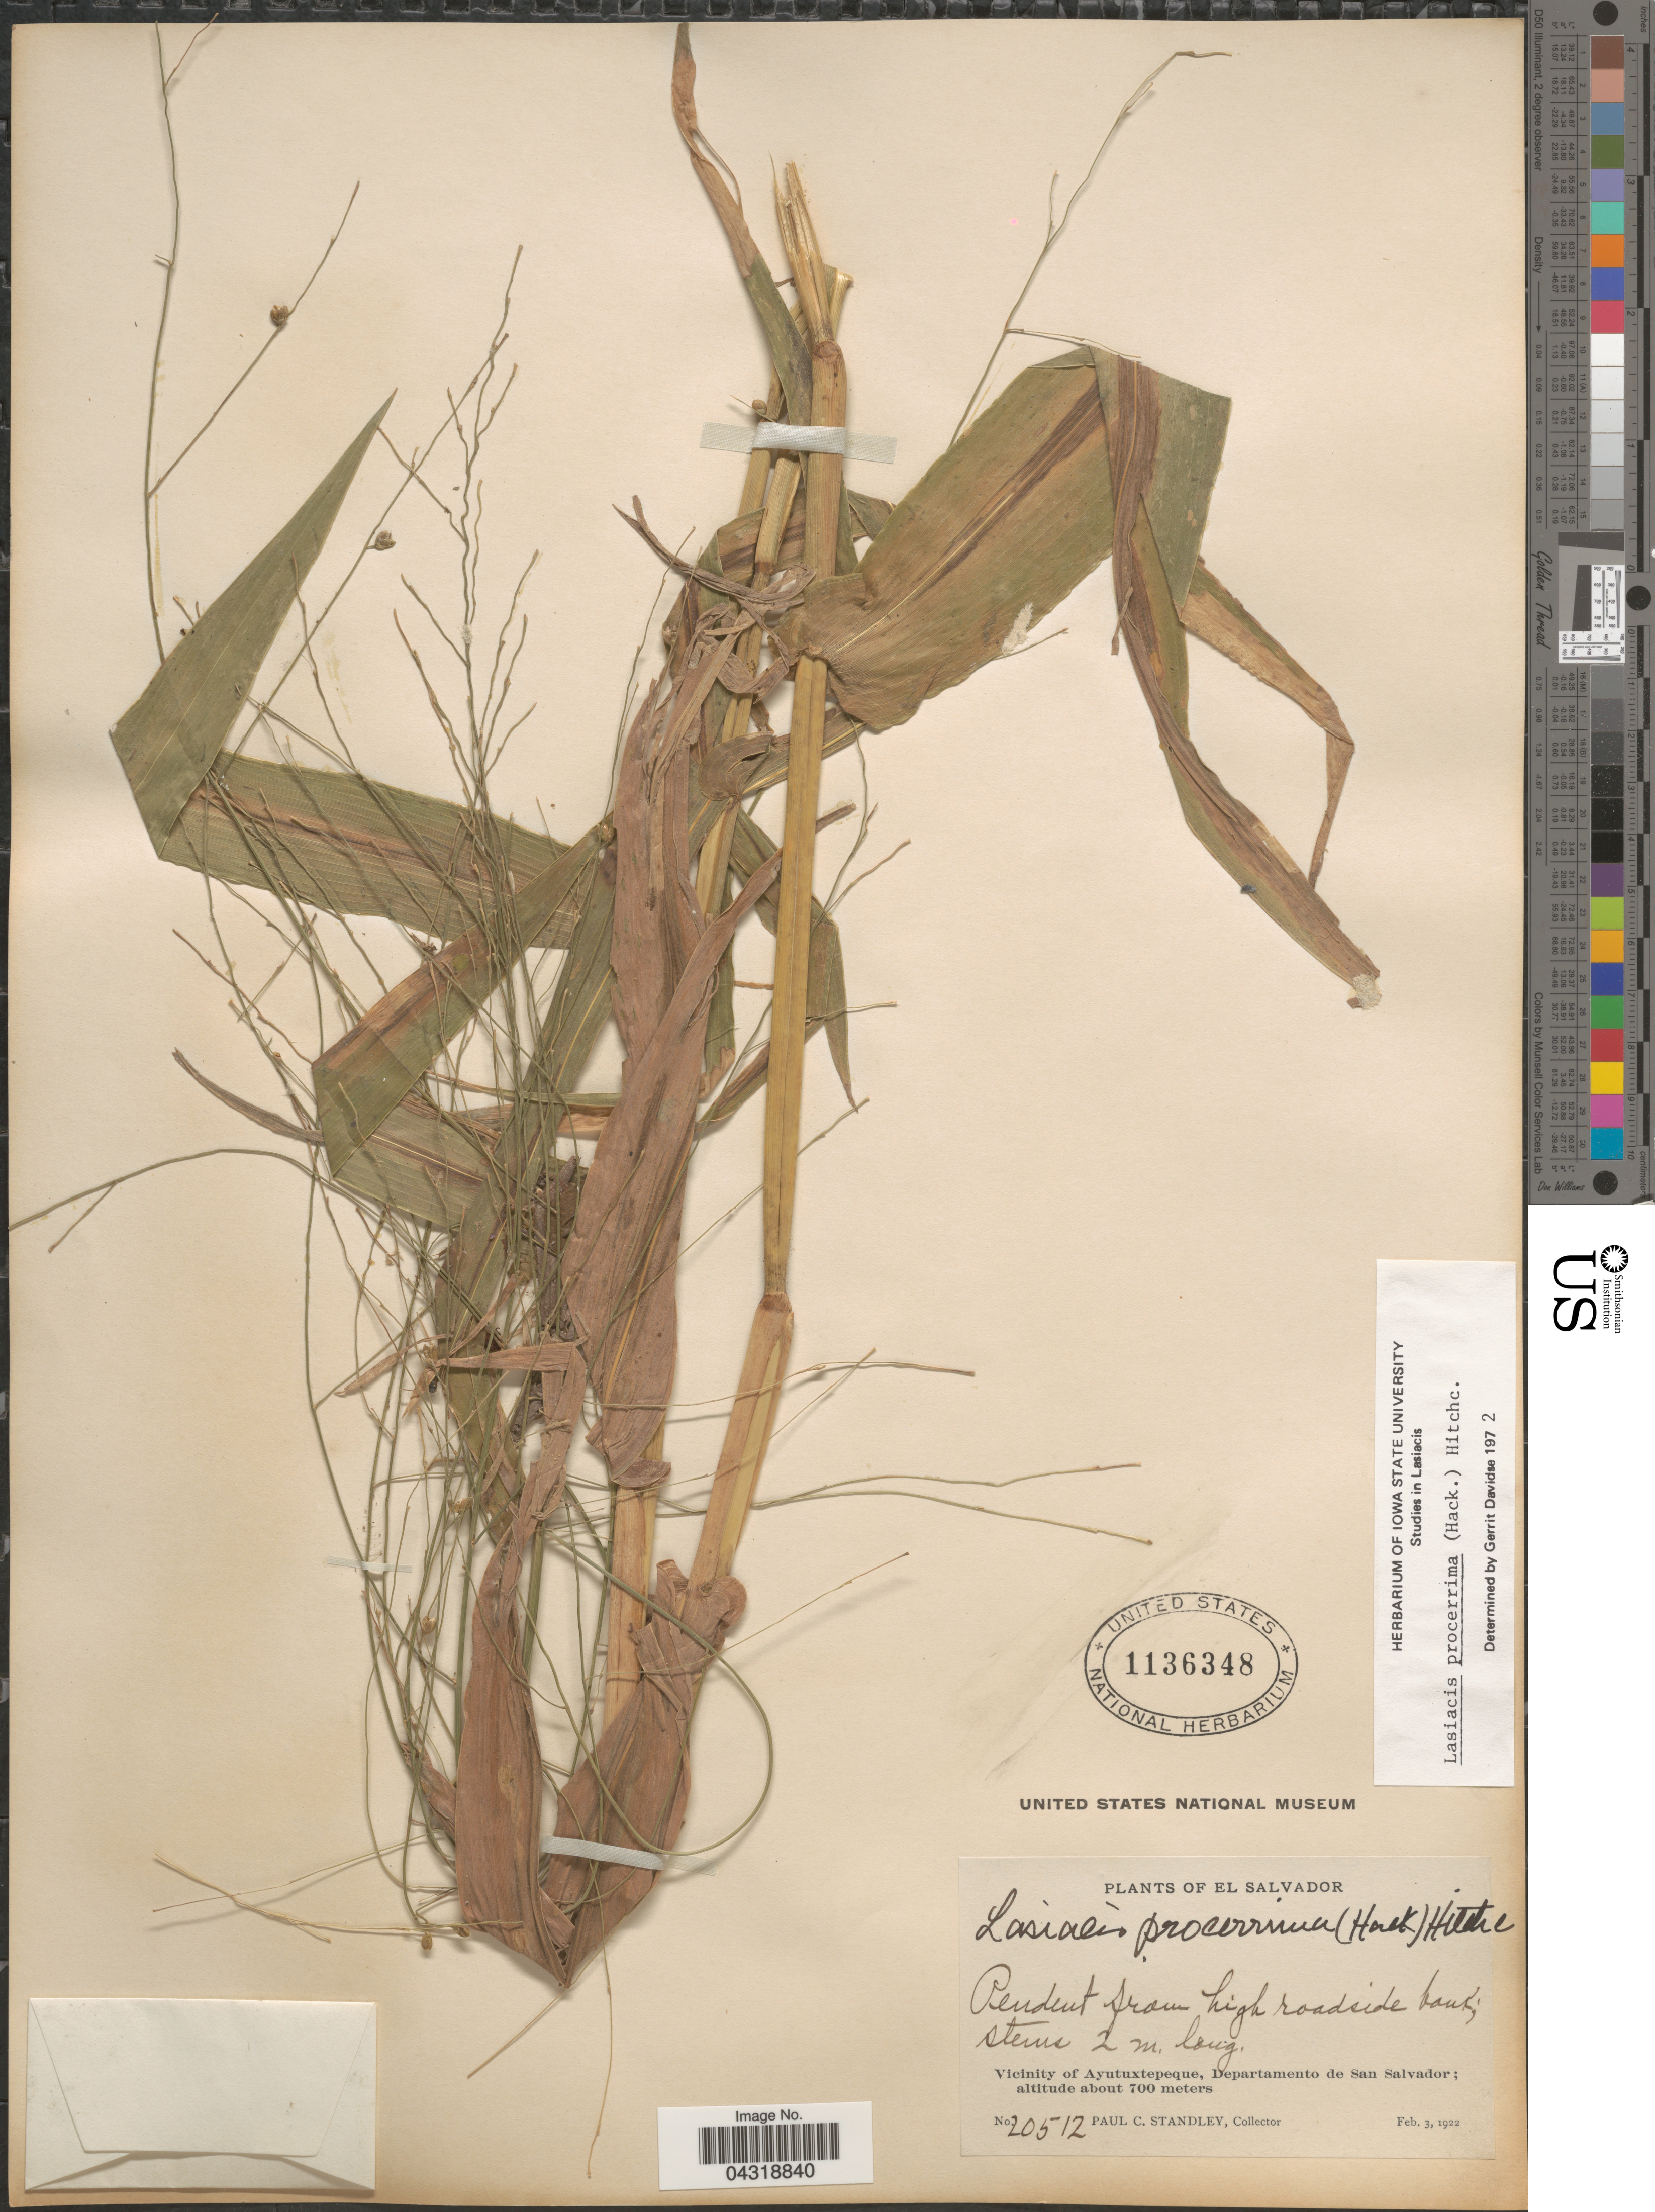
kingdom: Plantae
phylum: Tracheophyta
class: Liliopsida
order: Poales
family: Poaceae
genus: Lasiacis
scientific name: Lasiacis procerrima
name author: (Hack.) Hitchc.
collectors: P. C. Standley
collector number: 20512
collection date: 1922-02-03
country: El Salvador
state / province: San Salvador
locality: Vicinity of Ayutuxtepeque, Departamento de San Salvador.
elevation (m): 700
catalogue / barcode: US 1136348